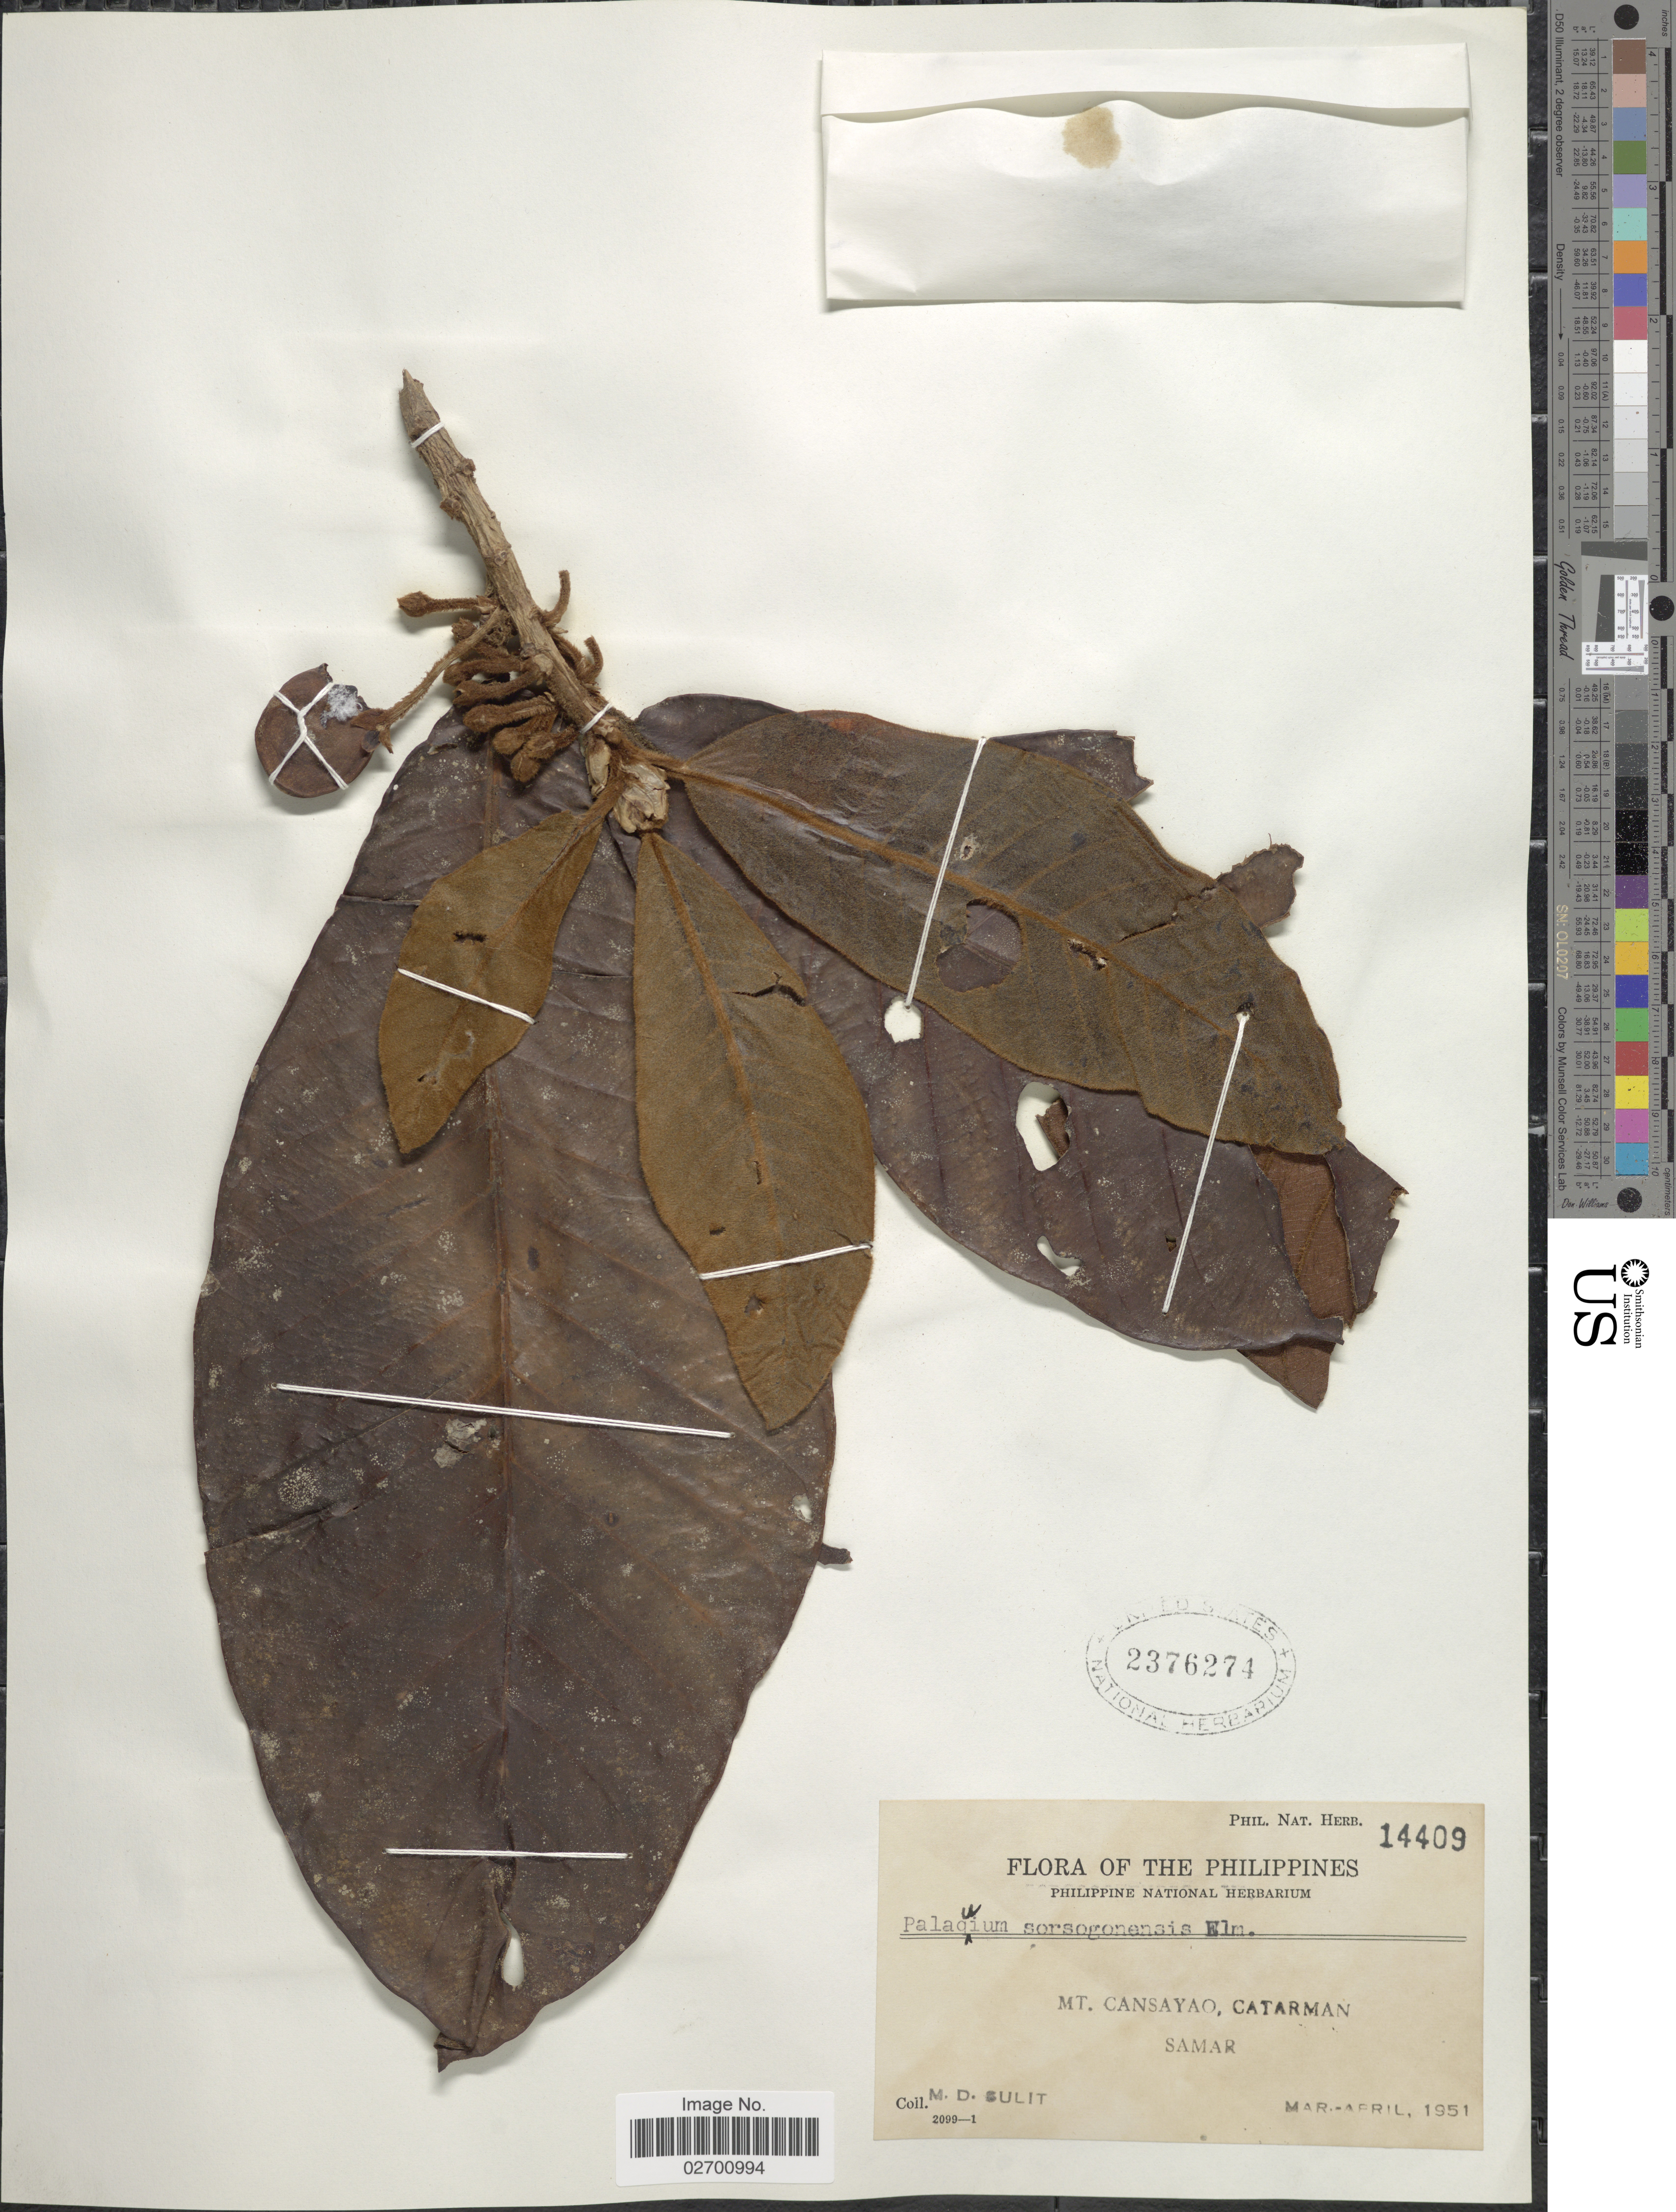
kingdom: Plantae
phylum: Tracheophyta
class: Magnoliopsida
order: Ericales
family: Sapotaceae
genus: Palaquium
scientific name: Palaquium sorsogonense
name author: Elmer in H.J. Lam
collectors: M. Sulit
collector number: Phil. Nat. Herb. 14409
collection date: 1951-03/1951-04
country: Philippines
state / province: Eastern Visayas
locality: Mt. Cansayao, Catarman, Samar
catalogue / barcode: US 2376274